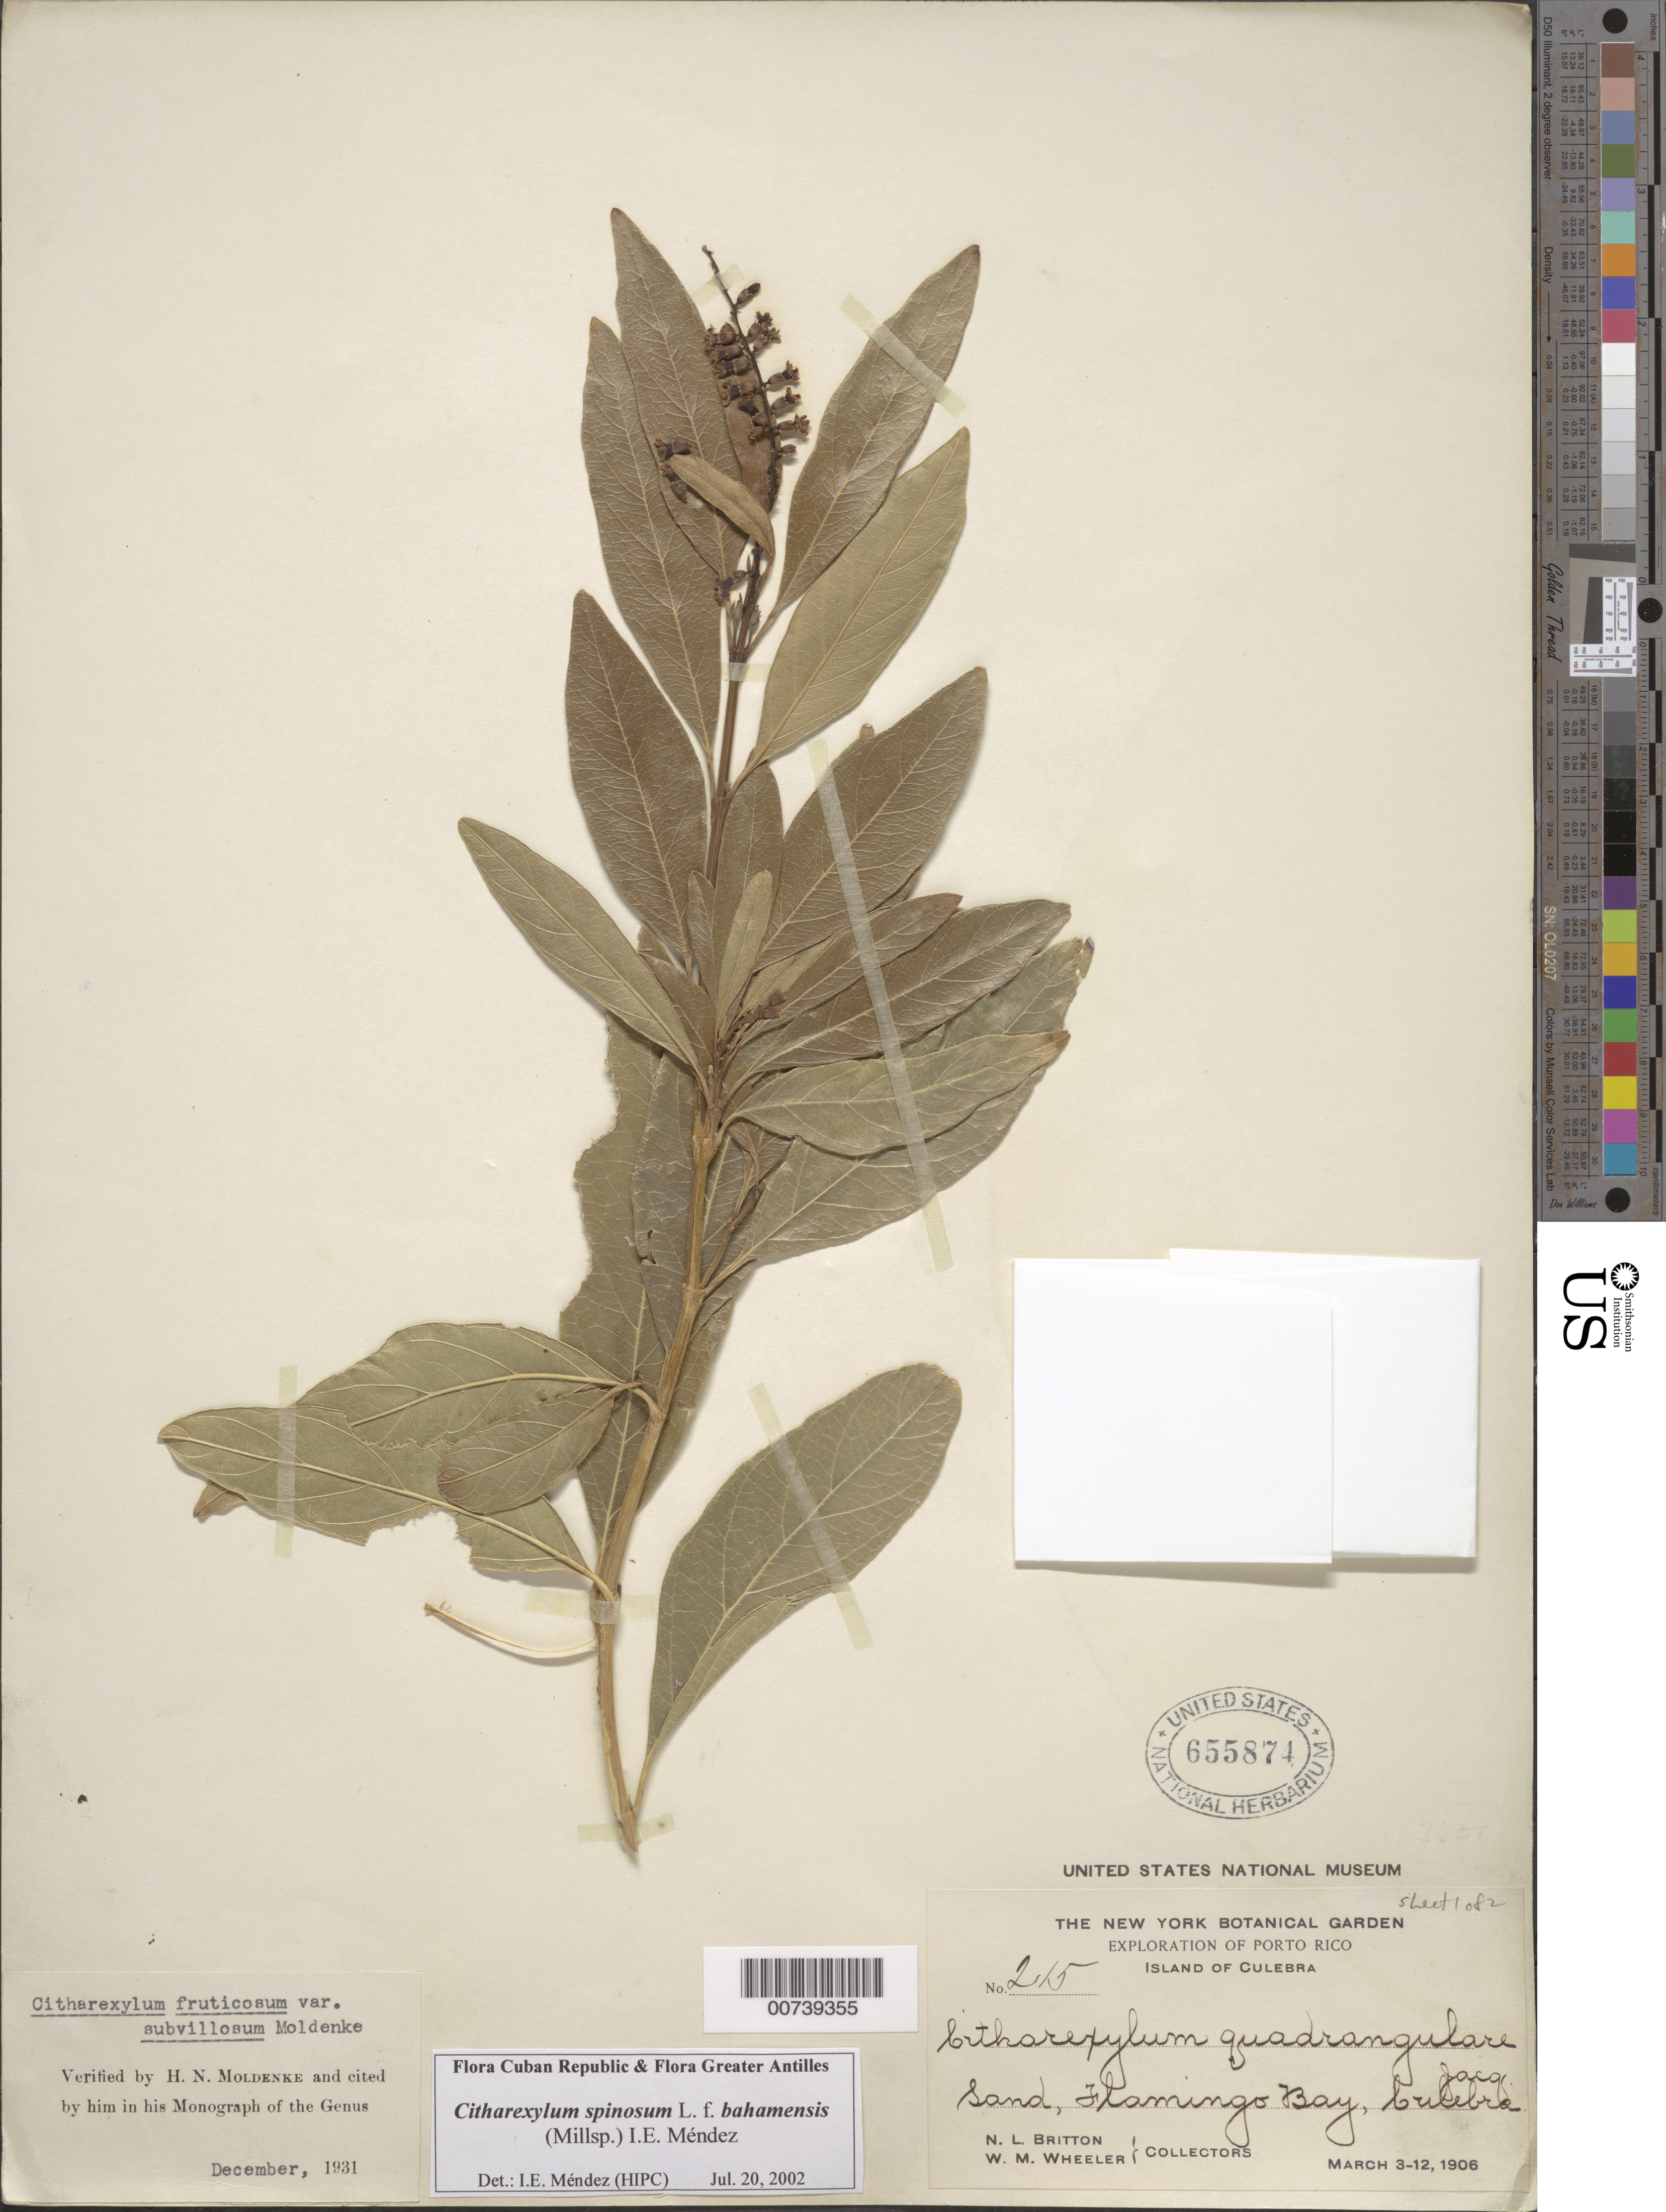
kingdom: Plantae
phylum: Tracheophyta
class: Magnoliopsida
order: Lamiales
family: Verbenaceae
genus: Citharexylum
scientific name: Citharexylum spinosum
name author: L.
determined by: Méndez, Isidro E., (HIPC)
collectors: N. Britton & W. Wheeler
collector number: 215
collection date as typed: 03 Mar 1906 to 12 Mar 1906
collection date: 1906-03-03/1906-03-12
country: Puerto Rico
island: Culebra I.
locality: Flamingo Bay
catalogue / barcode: US 655874